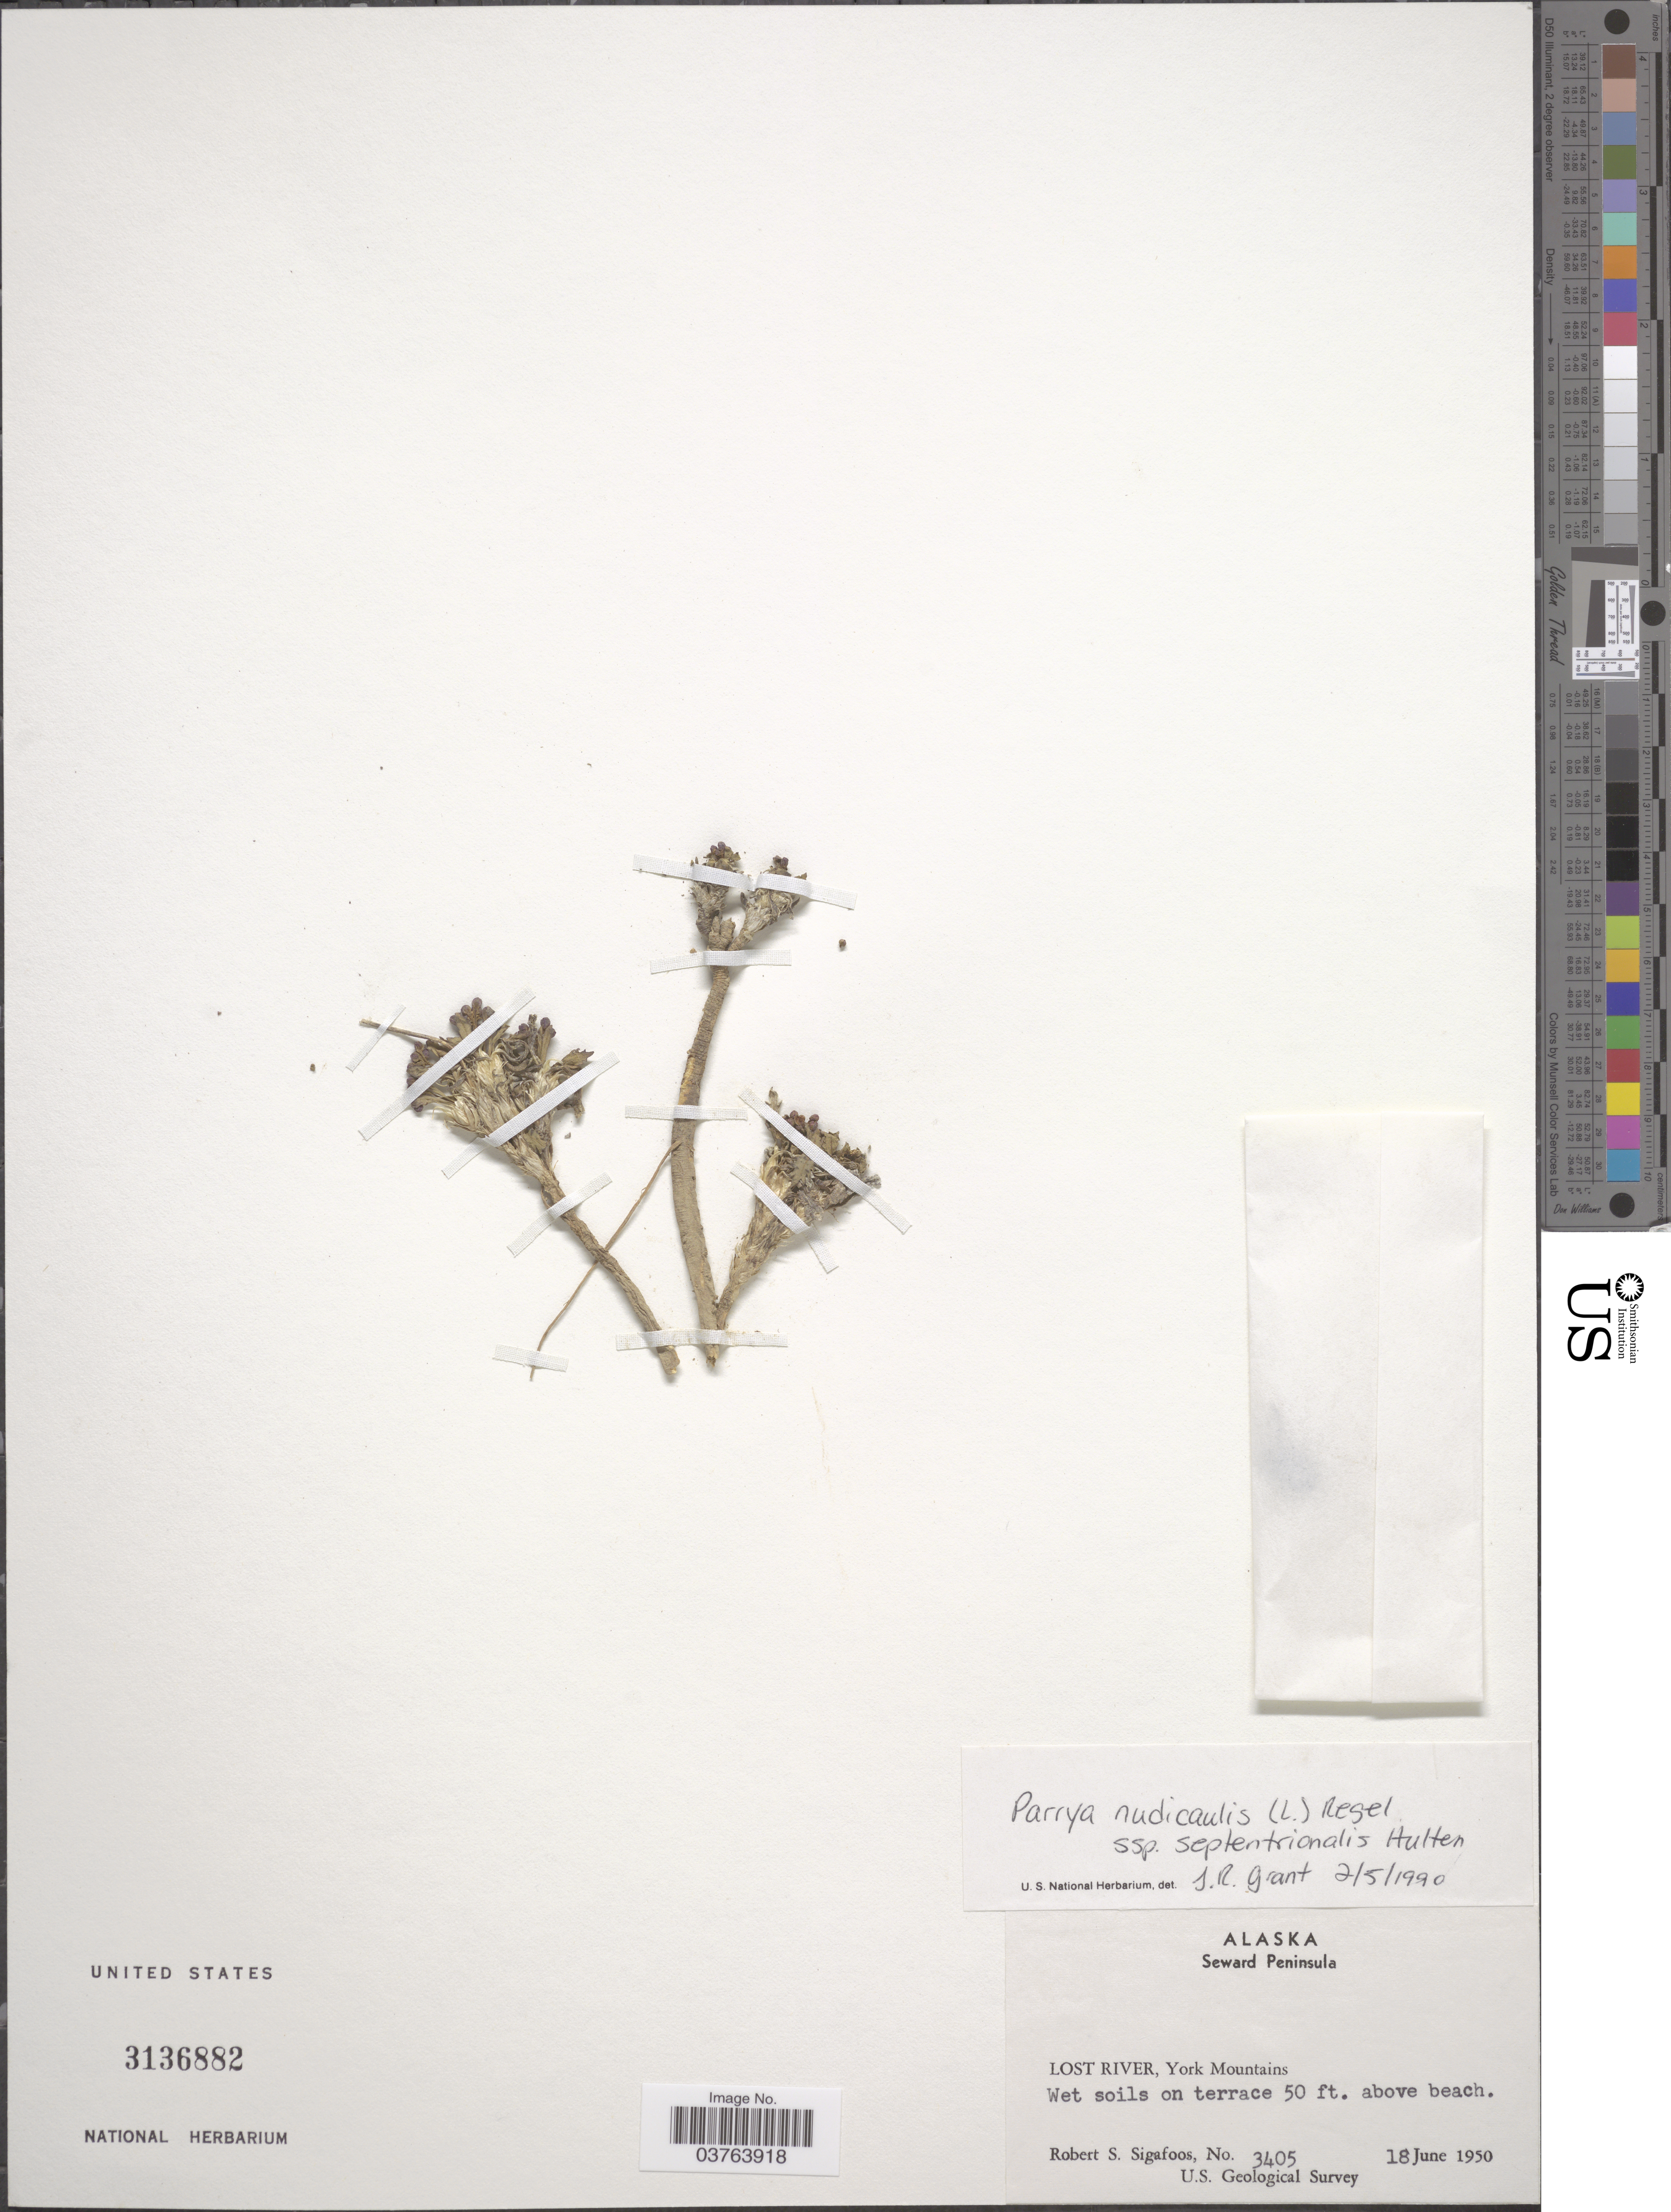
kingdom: Plantae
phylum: Tracheophyta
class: Magnoliopsida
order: Brassicales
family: Brassicaceae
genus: Parrya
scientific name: Parrya nudicaulis subsp. septentrionalis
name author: Hultén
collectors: R. Sigafoos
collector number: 3405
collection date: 1950-06-18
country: United States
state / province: Alaska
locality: Seward Peninsula. Lost River, York Mountains.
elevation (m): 15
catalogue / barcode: US 3136882